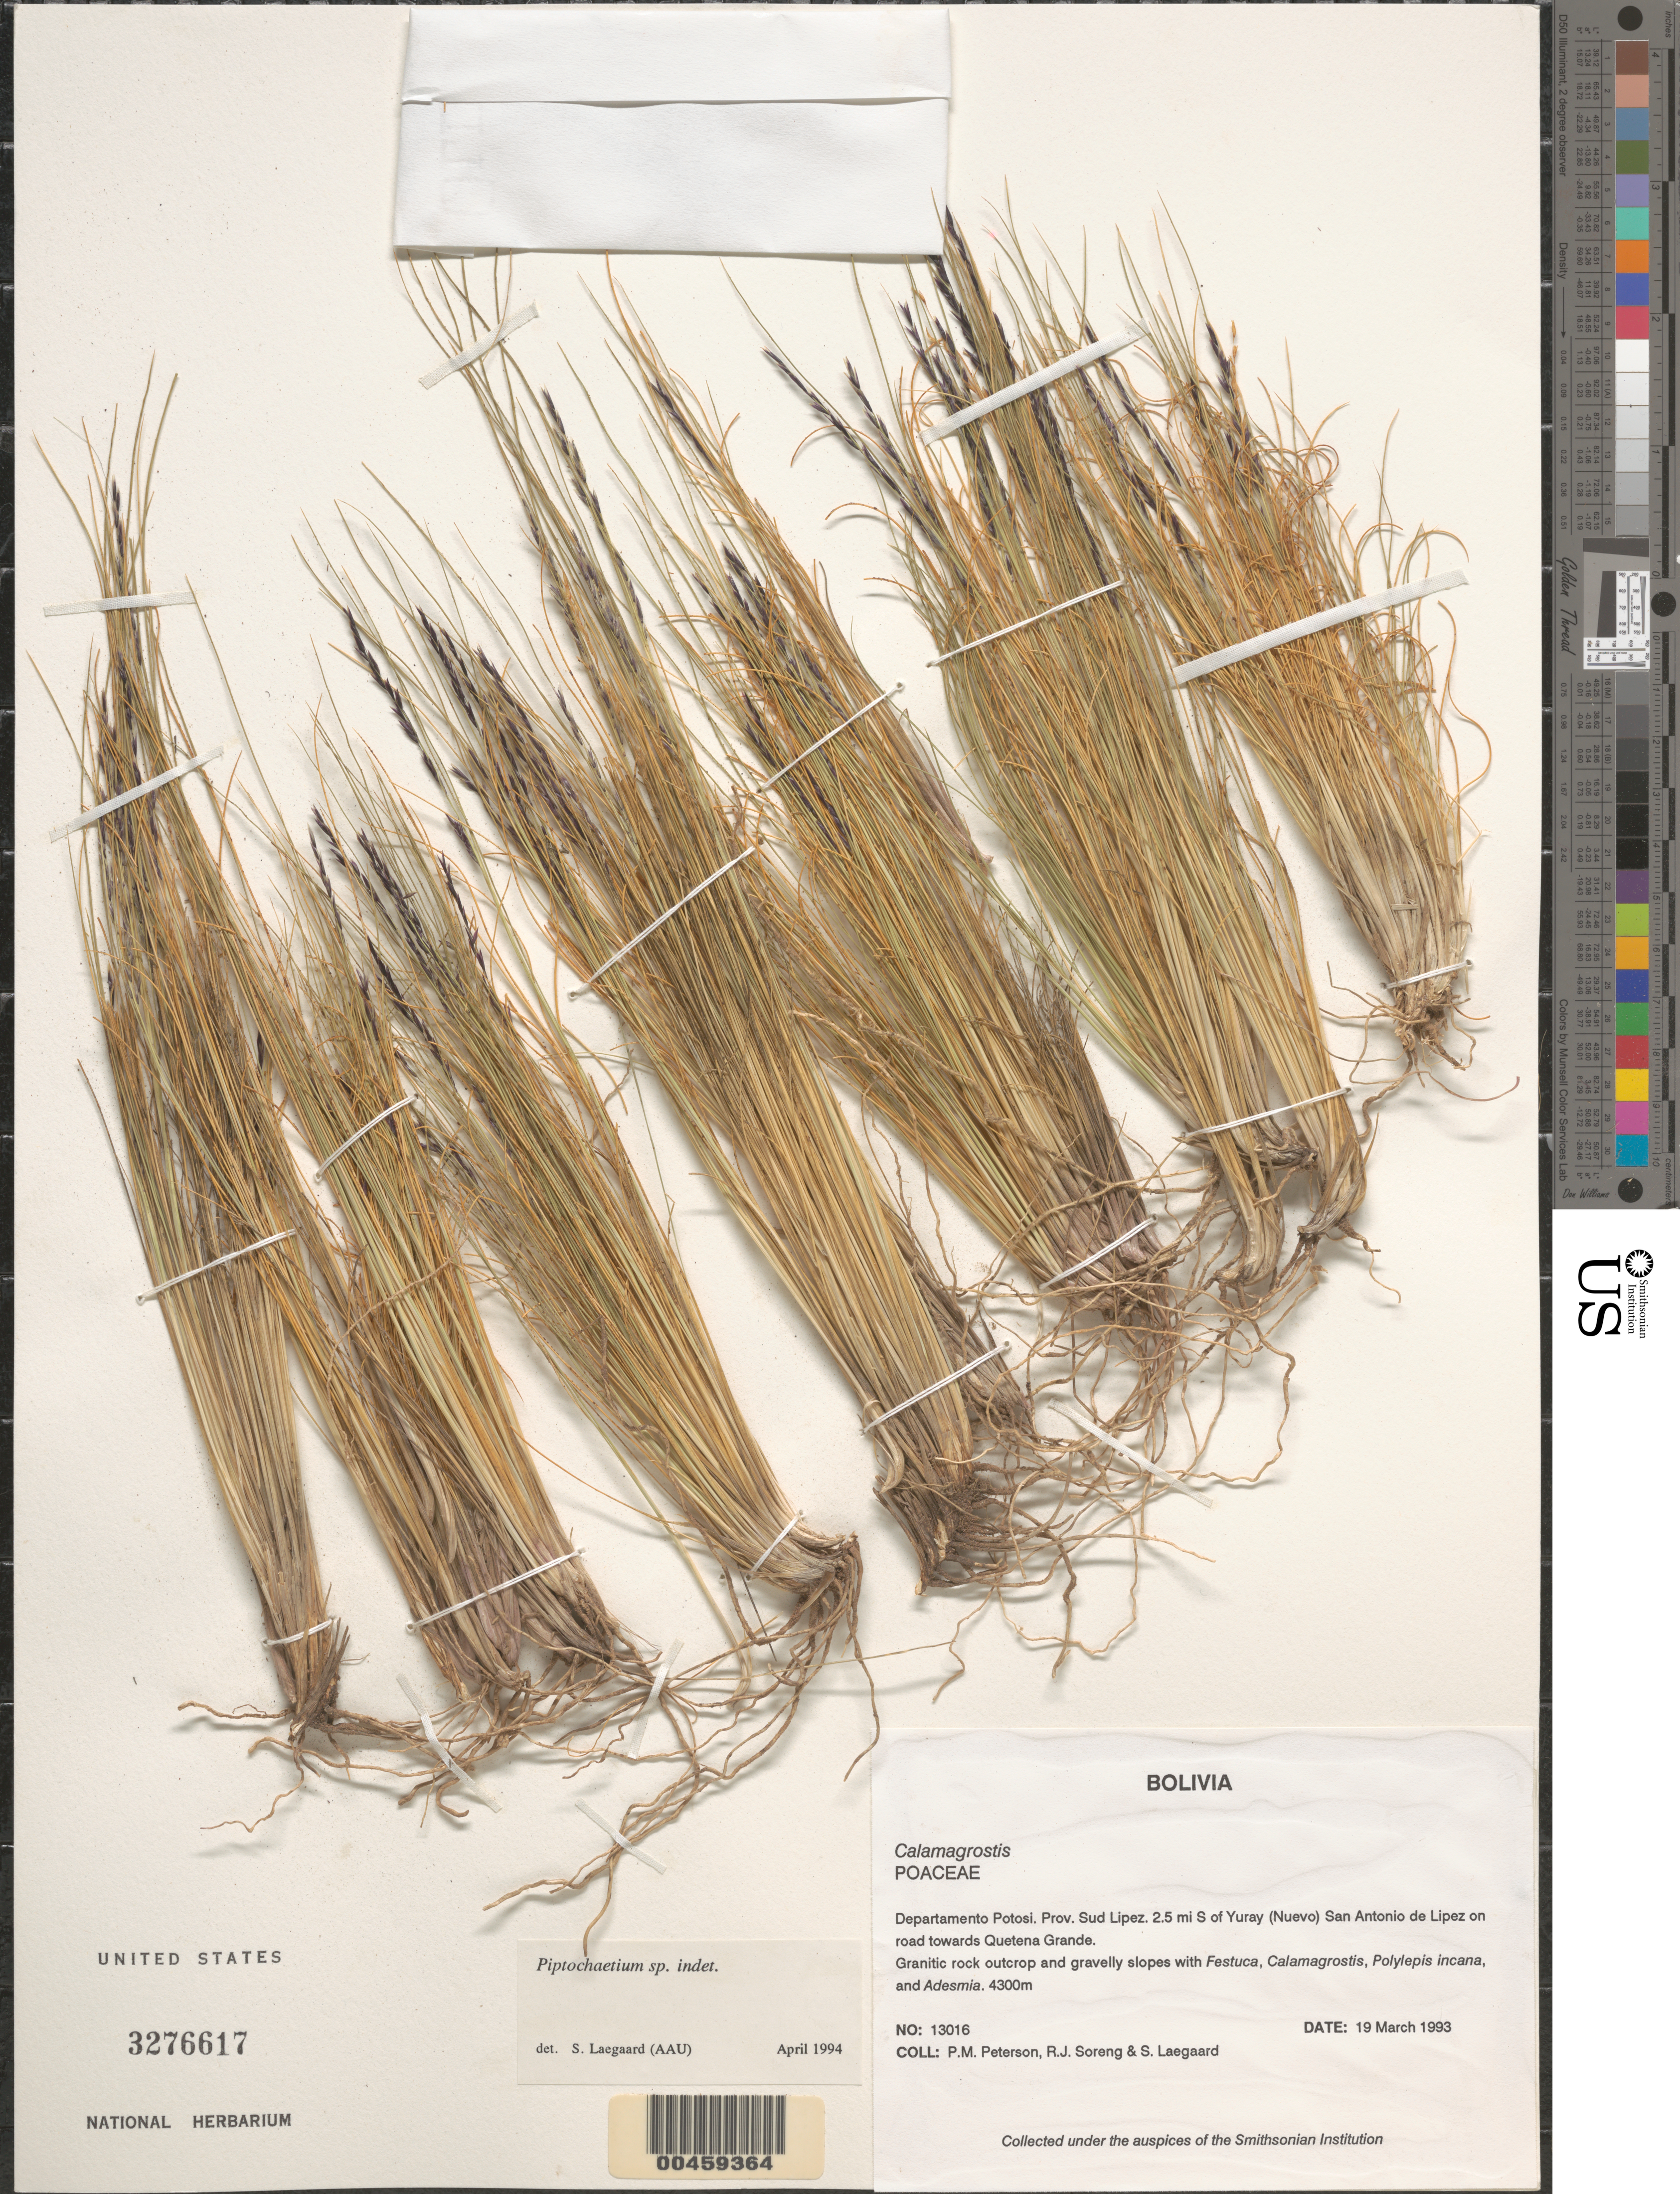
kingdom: Plantae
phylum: Tracheophyta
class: Liliopsida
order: Poales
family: Poaceae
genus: Calamagrostis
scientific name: Calamagrostis sp.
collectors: P. M. Peterson, R. J. Soreng & S. Lægaard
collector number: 13016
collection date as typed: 19 Mar 1993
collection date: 1993-03-19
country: Bolivia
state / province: Potosí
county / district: Sud Lípez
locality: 2.5 mi S of Yuray (Nuevo) San Antonia de Lipez on road towards Quentena Grande.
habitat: Granitic rock outcrop and gravelly slopes with Festuca, Calamagrostis, Polylepis incana, and Adesmia.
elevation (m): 4300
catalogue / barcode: US 3276617